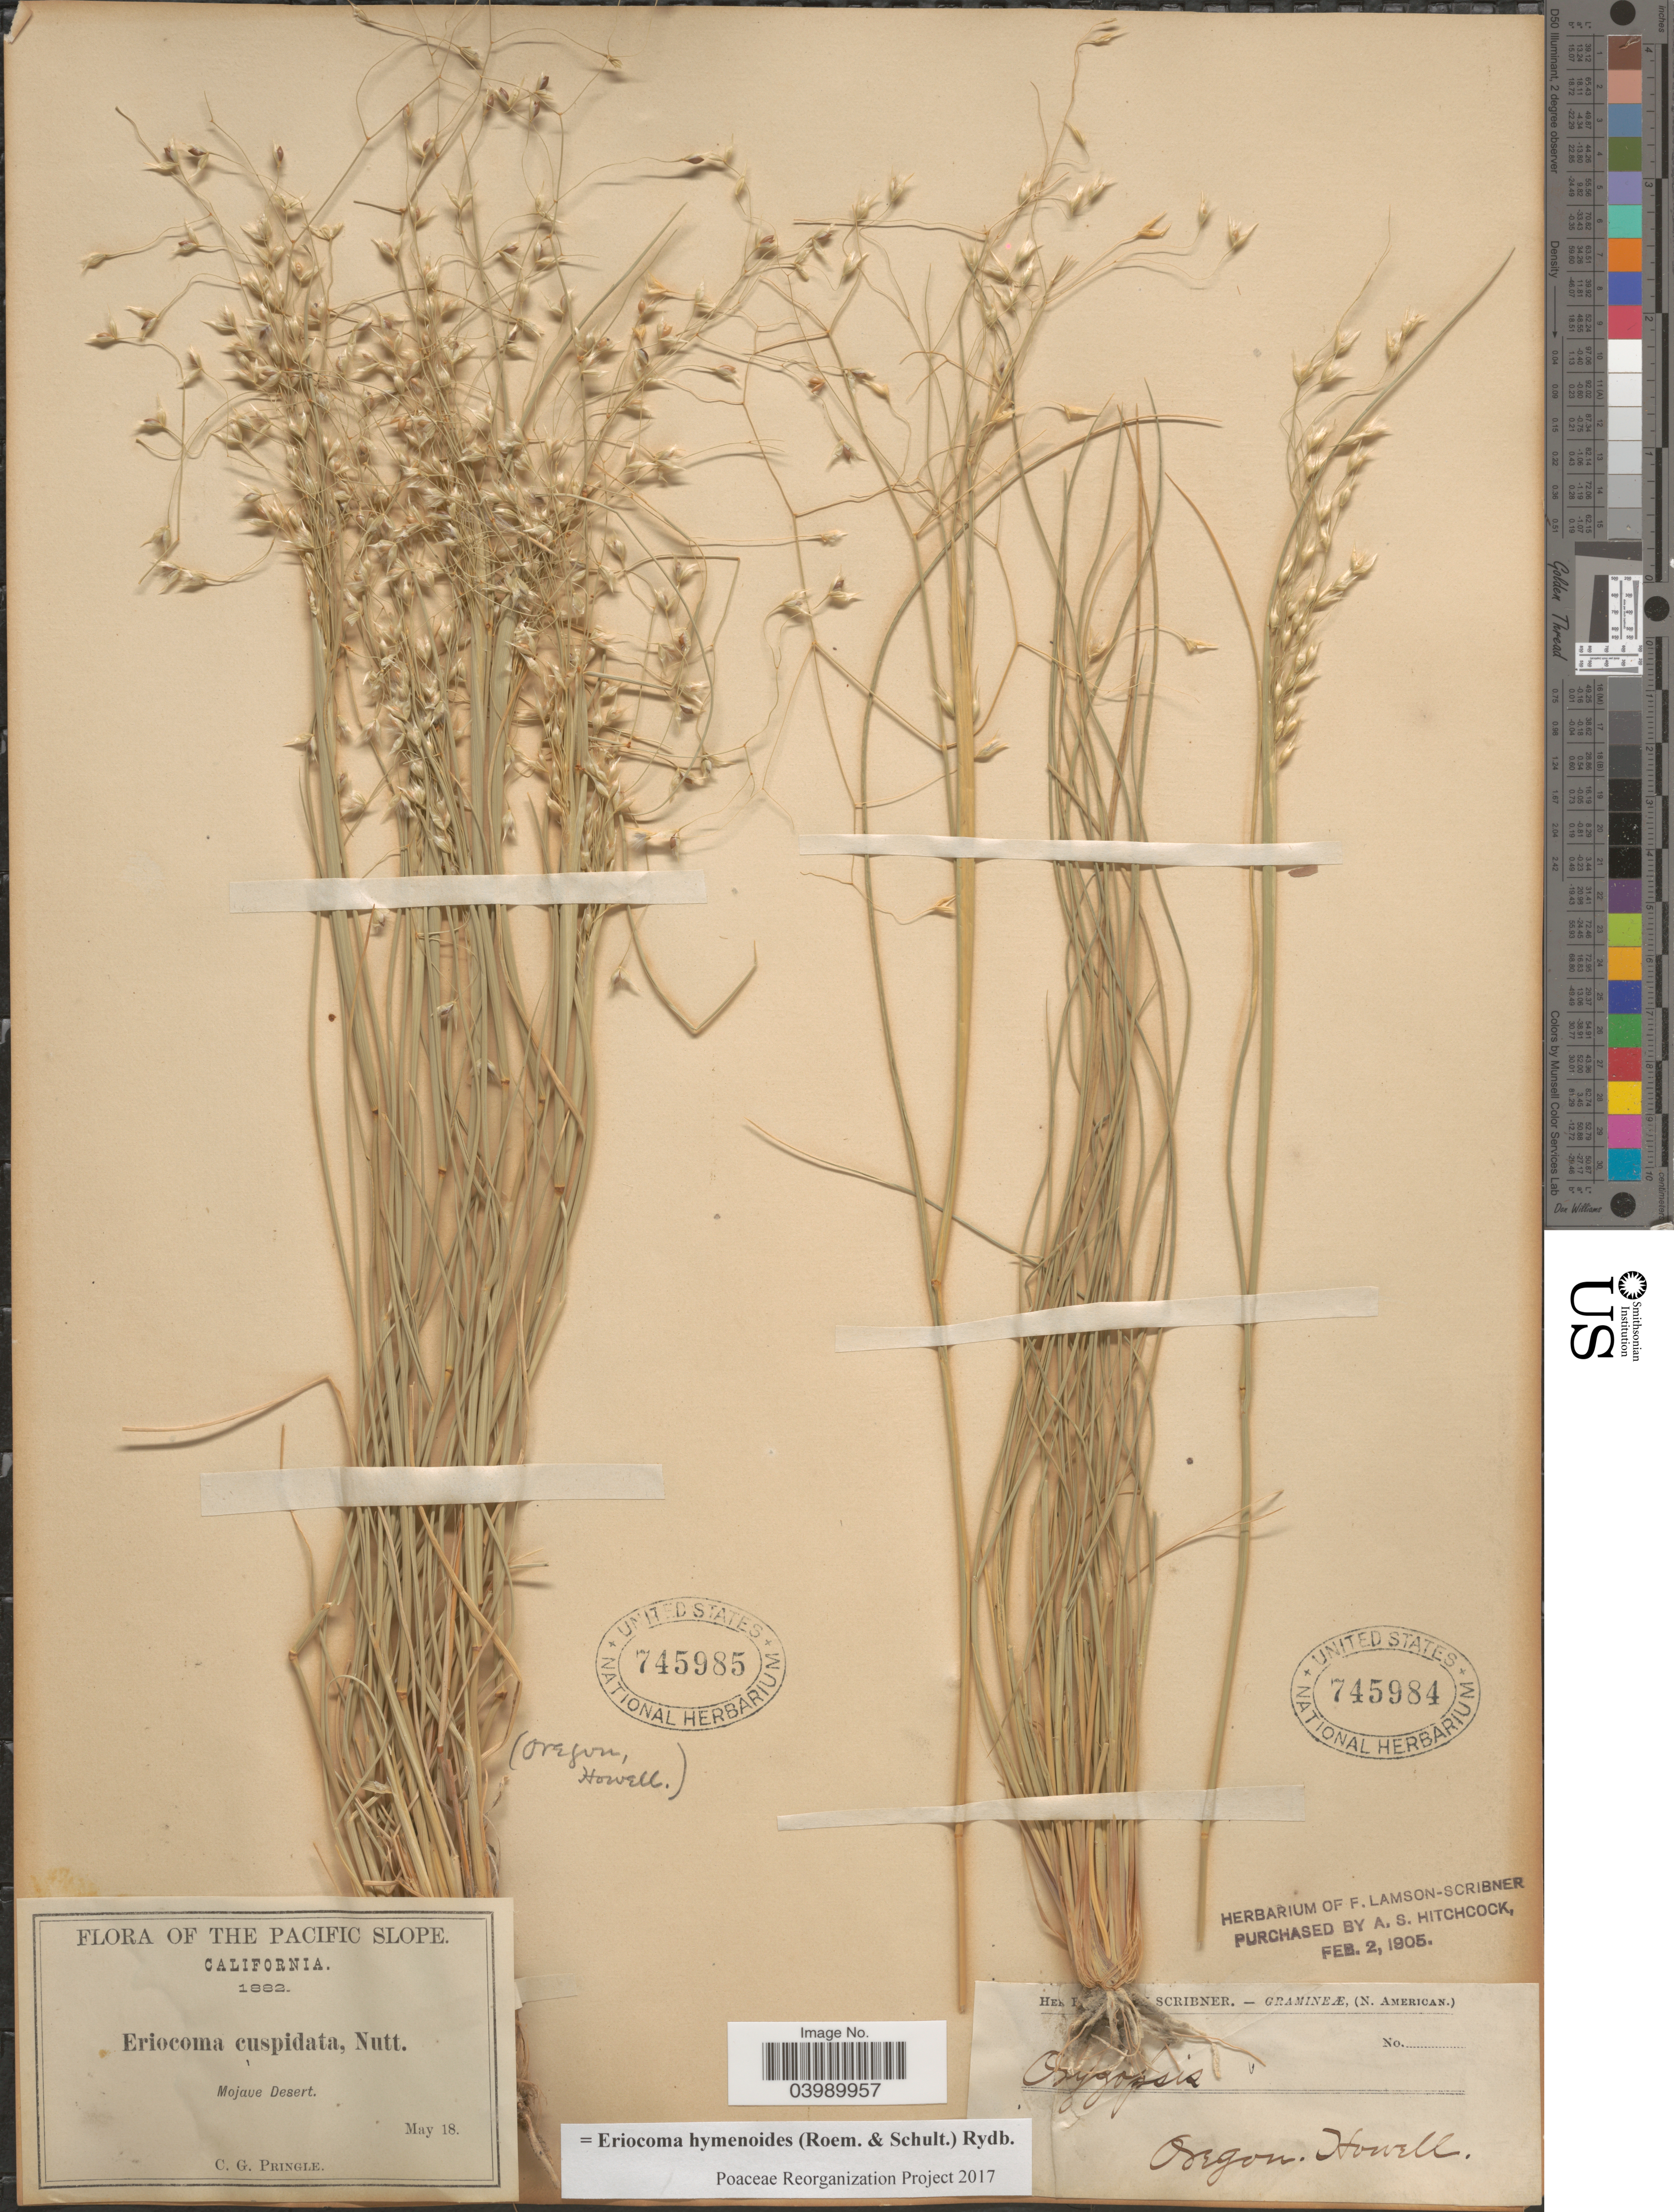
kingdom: Plantae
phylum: Tracheophyta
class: Liliopsida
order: Poales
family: Poaceae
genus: Eriocoma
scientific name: Eriocoma hymenoides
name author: (Roem. & Schult.) Rydb.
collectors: C. G. Pringle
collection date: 1882-05-18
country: United States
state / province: California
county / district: San Bernardino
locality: The Pacific Slope. Mojave Desert.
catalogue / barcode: US 745985